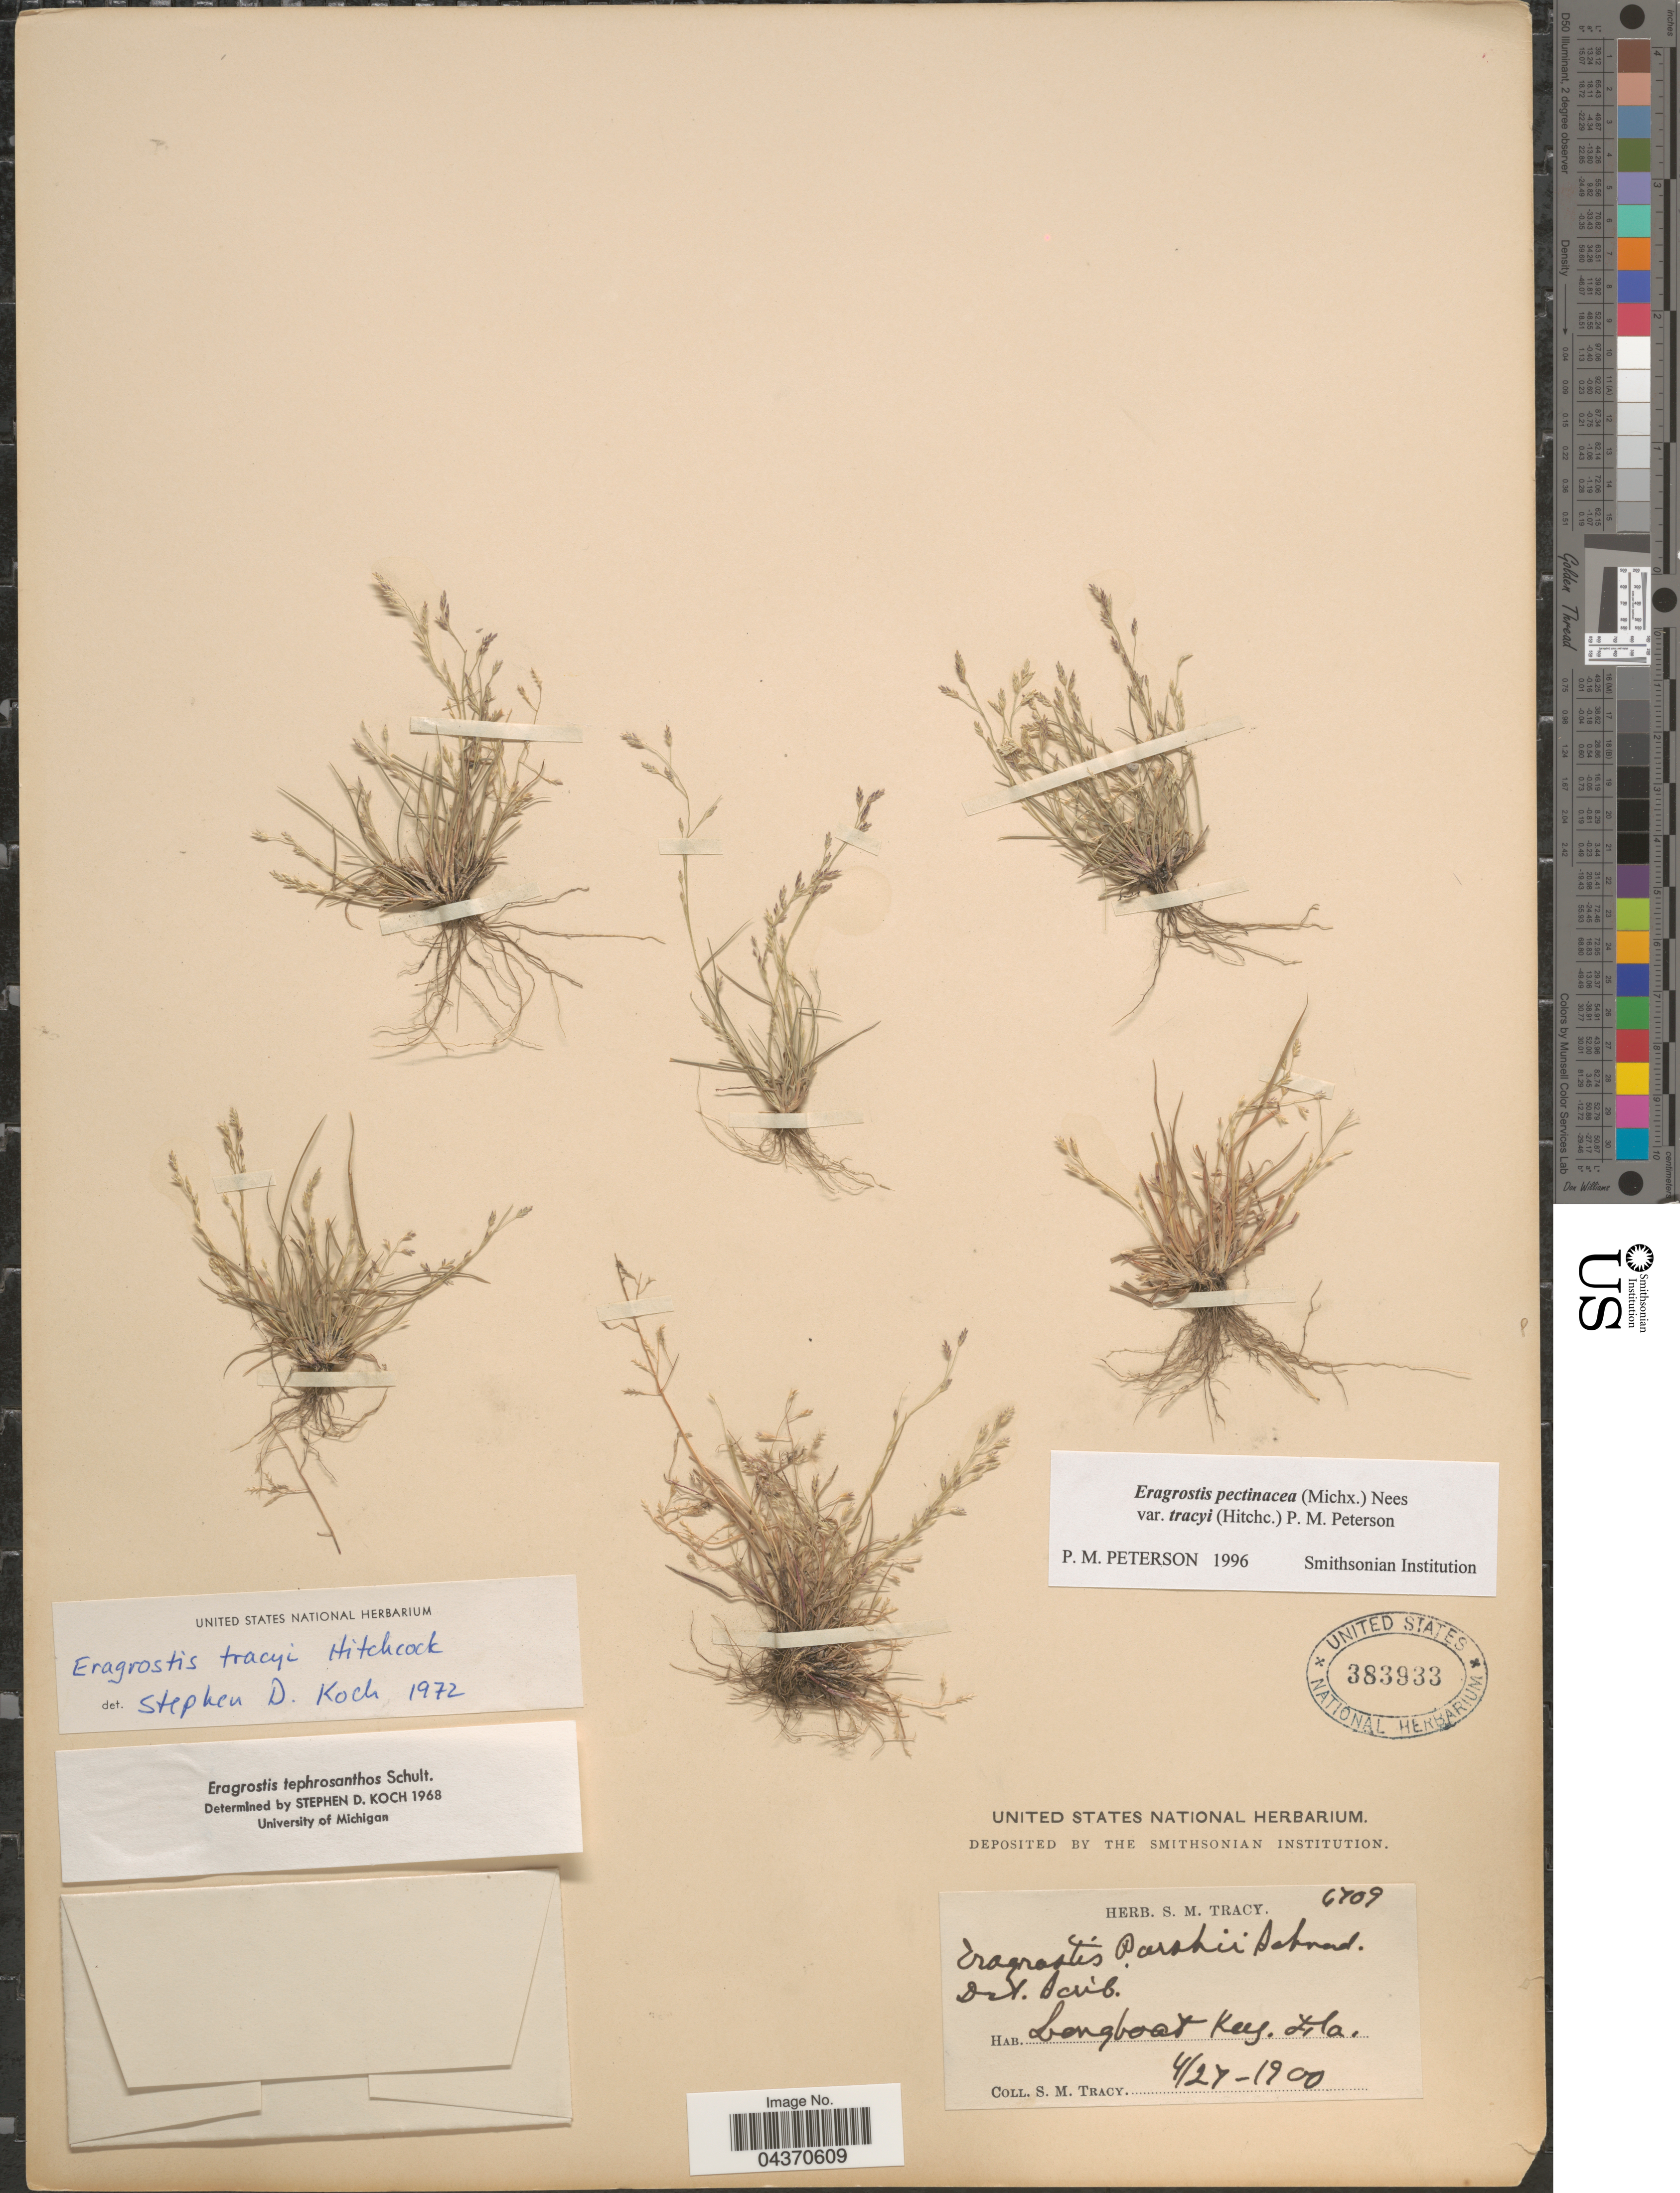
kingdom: Plantae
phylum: Tracheophyta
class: Liliopsida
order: Poales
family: Poaceae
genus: Eragrostis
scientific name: Eragrostis pectinacea var. tracyi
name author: (Hitchc.) P.M. Peterson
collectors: S. M. Tracy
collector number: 6709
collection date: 1900-04-27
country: United States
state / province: Florida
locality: Longboat Key.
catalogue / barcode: US 383933